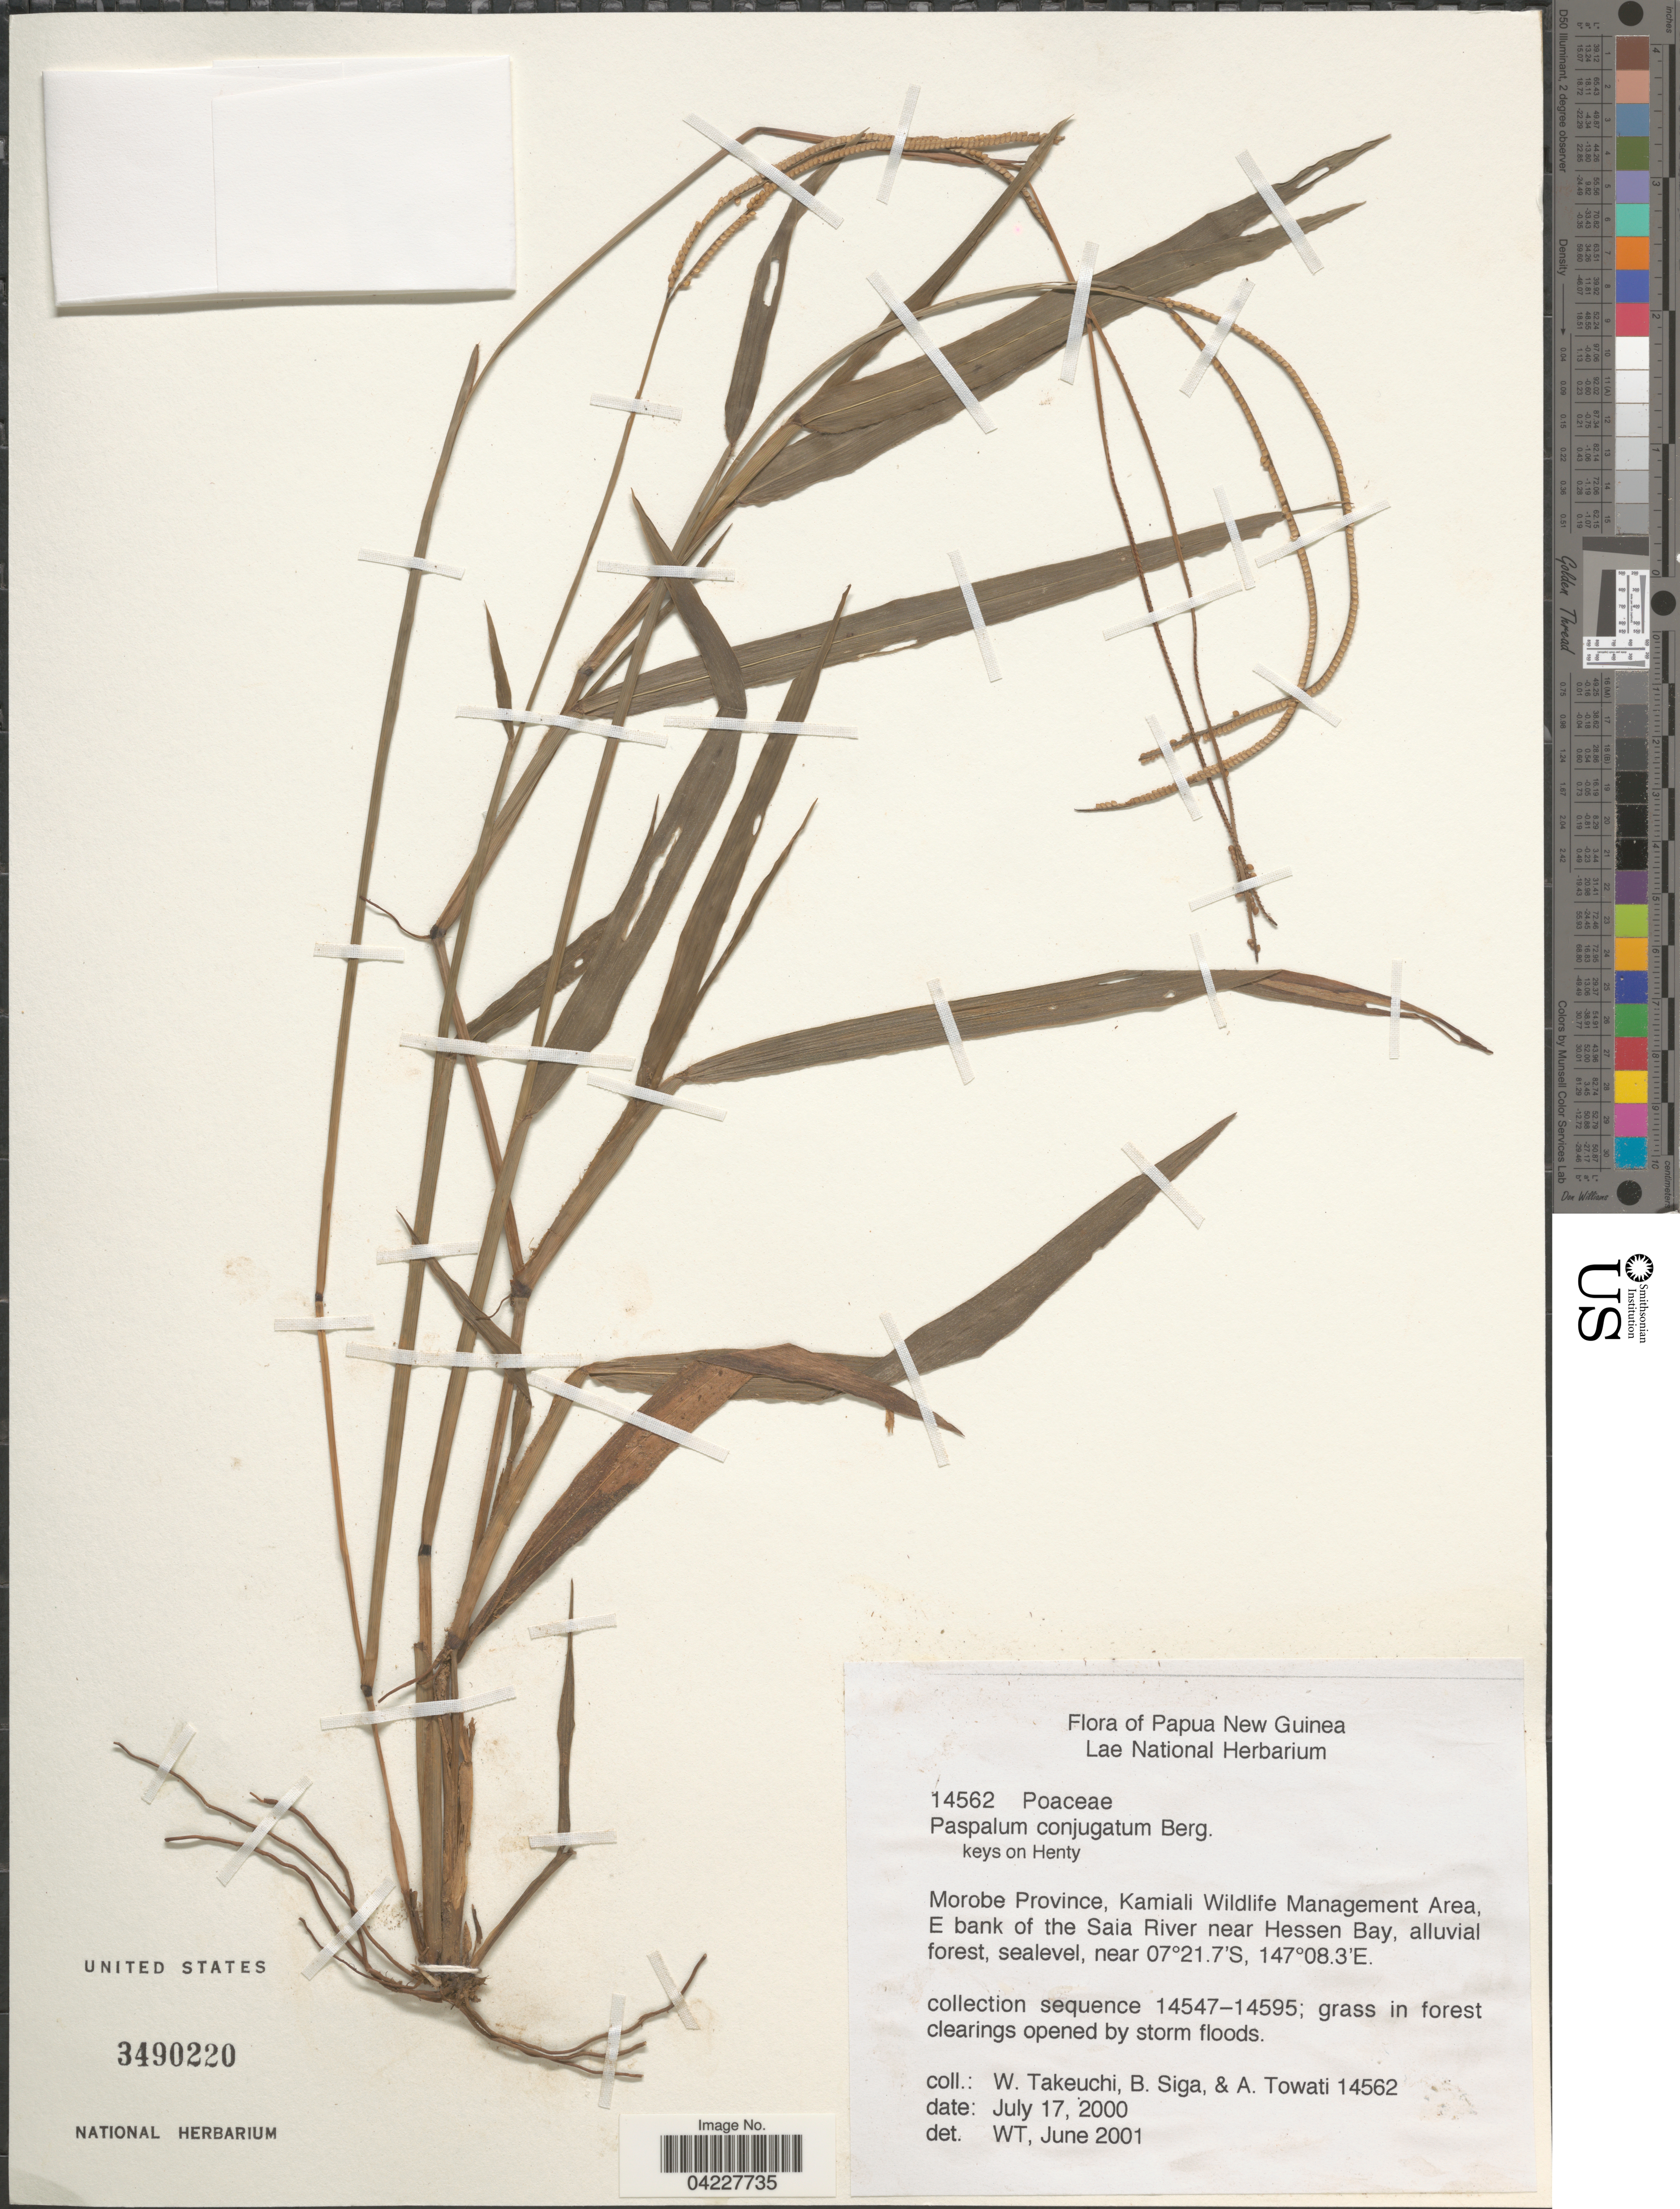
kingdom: Plantae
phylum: Tracheophyta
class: Liliopsida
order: Poales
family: Poaceae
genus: Paspalum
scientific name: Paspalum conjugatum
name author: P.J. Bergius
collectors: W. Takeuchi, B. Siga & A. Towati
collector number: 14562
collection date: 2000-07-17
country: Papua New Guinea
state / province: Morobe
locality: Kamiali Wildlife Management Area, E bank of the Saia River near Hessen Bay, alluvial forest.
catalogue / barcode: US 3490220